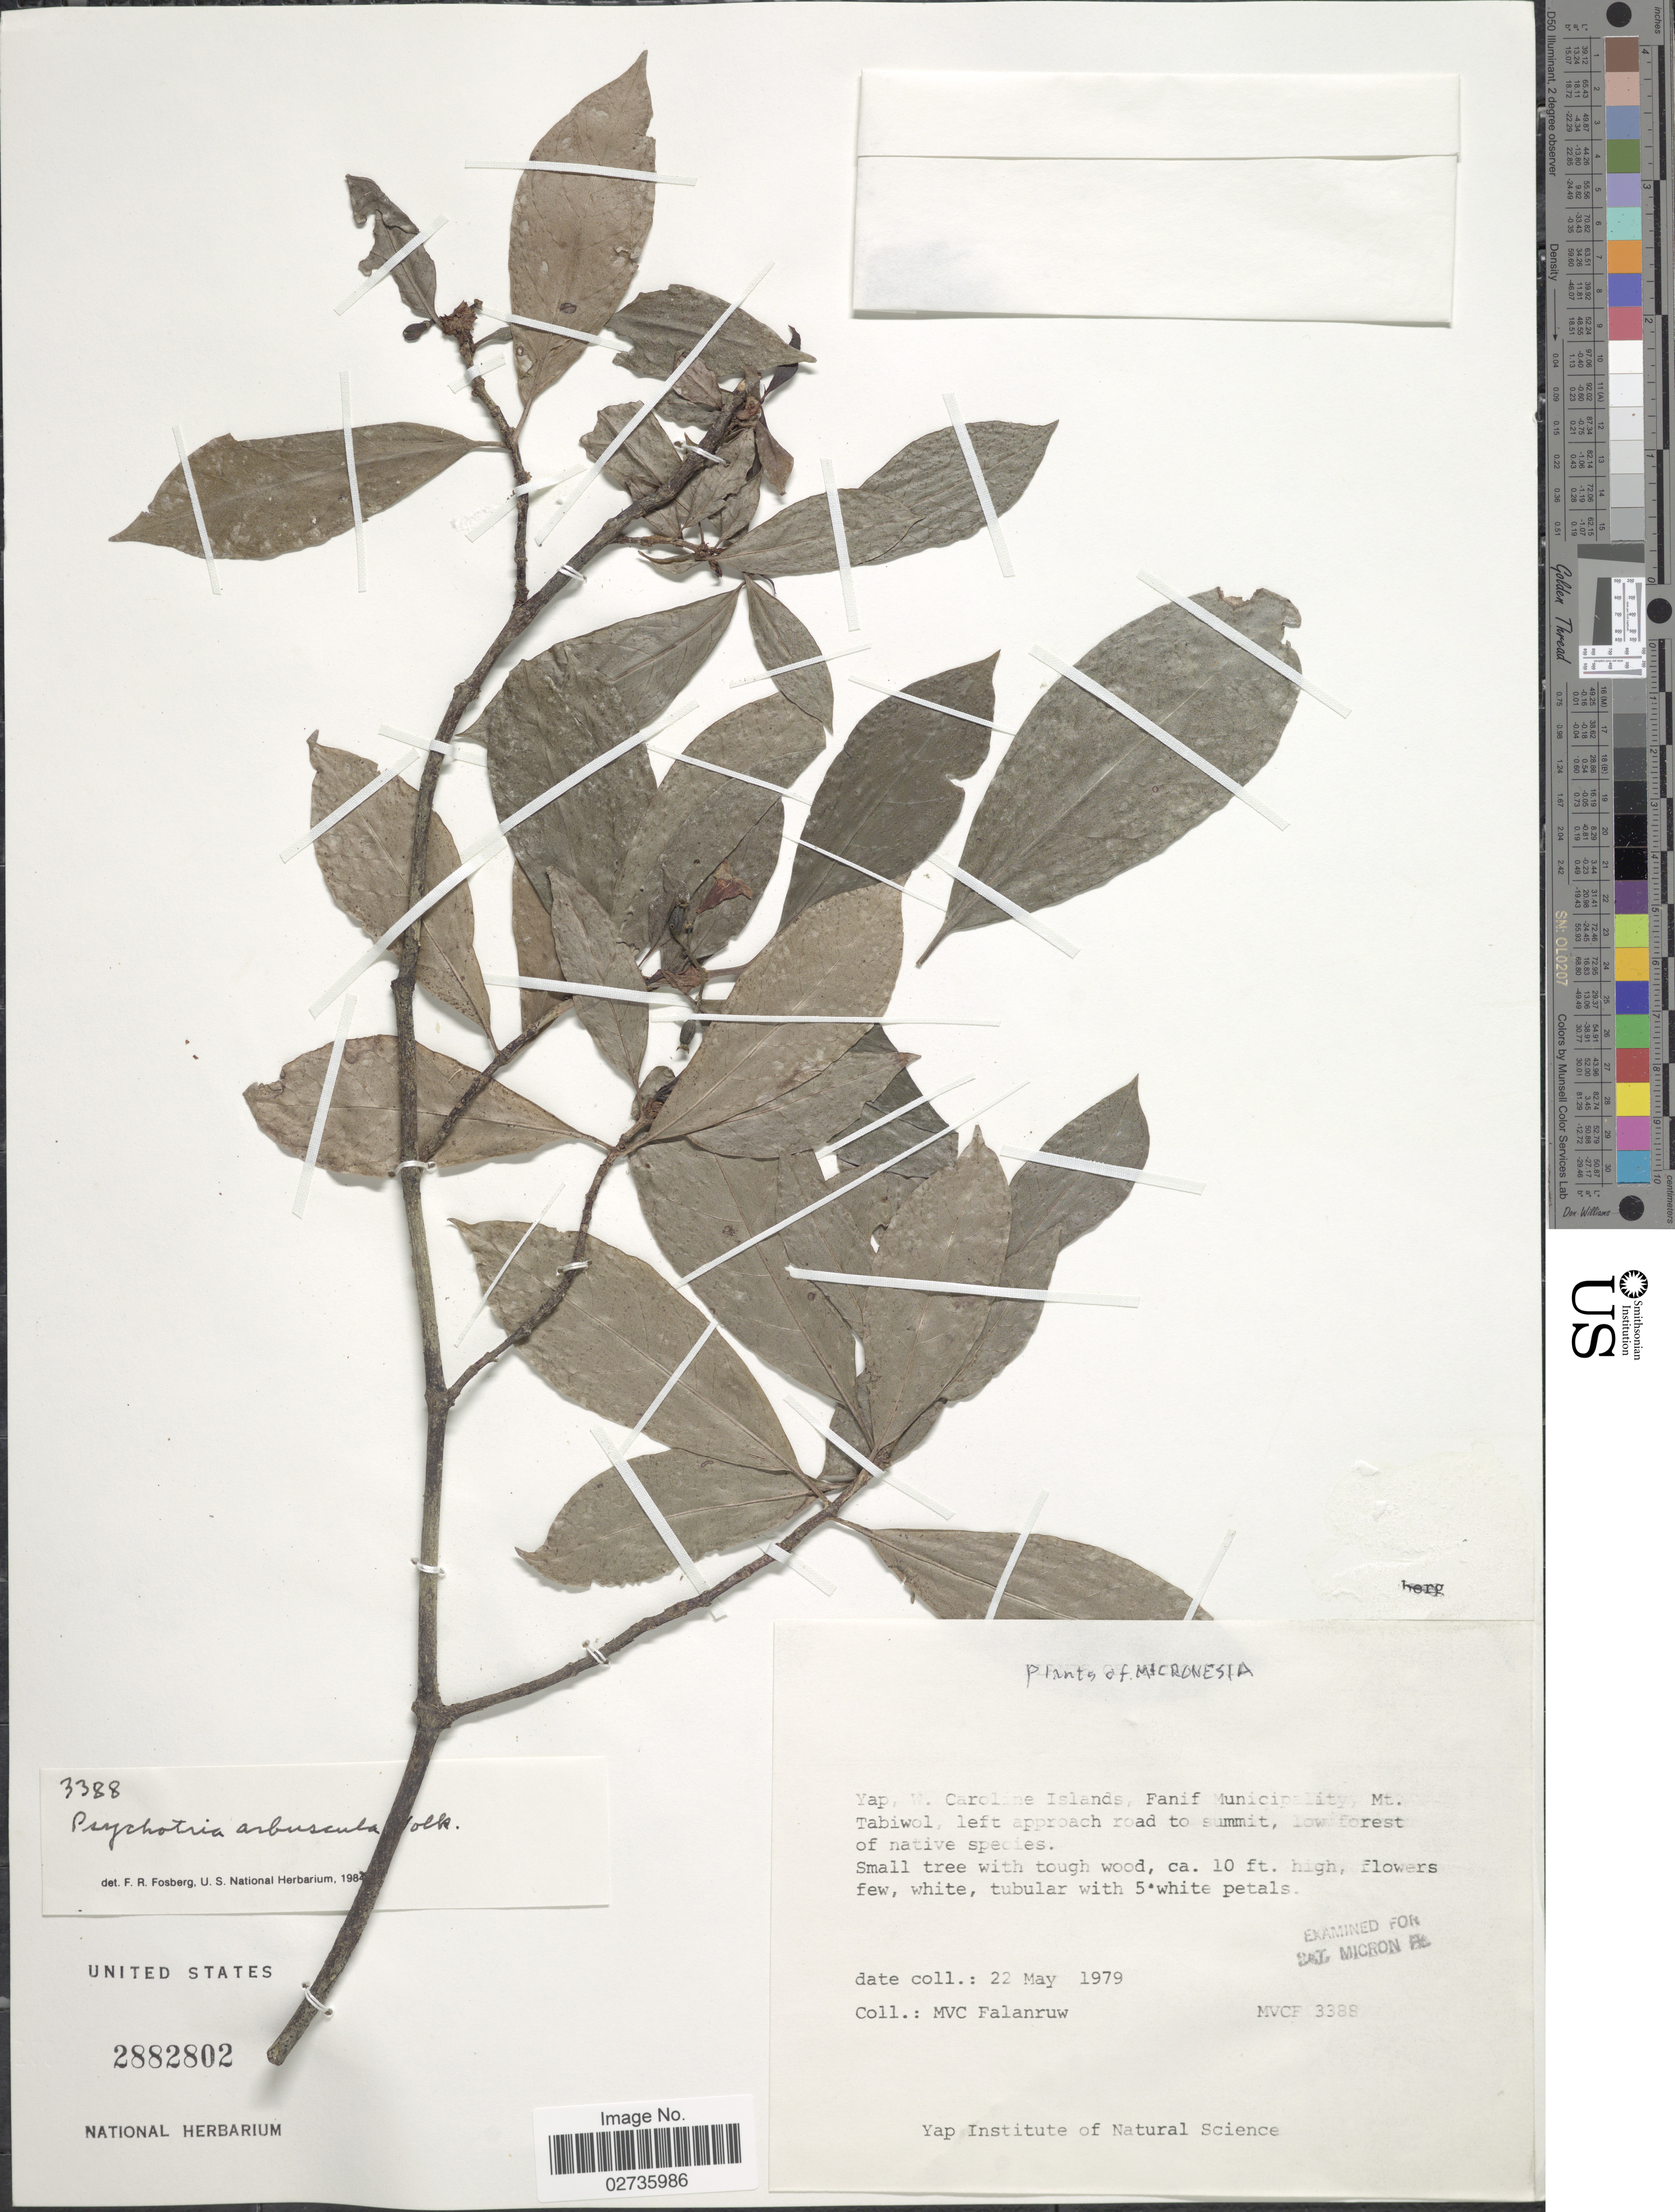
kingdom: Plantae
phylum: Tracheophyta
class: Magnoliopsida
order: Gentianales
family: Rubiaceae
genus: Psychotria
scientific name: Psychotria arbuscula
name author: Volkens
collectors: M. V. Falanruw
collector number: MVCF3388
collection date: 1979-05-22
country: Micronesia, Federated States of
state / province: Yap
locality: W [interpreted]. Caroline Islands, Fanif Municipality, Mt. Tabiwol, left approach road to summit.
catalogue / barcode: US 2882802